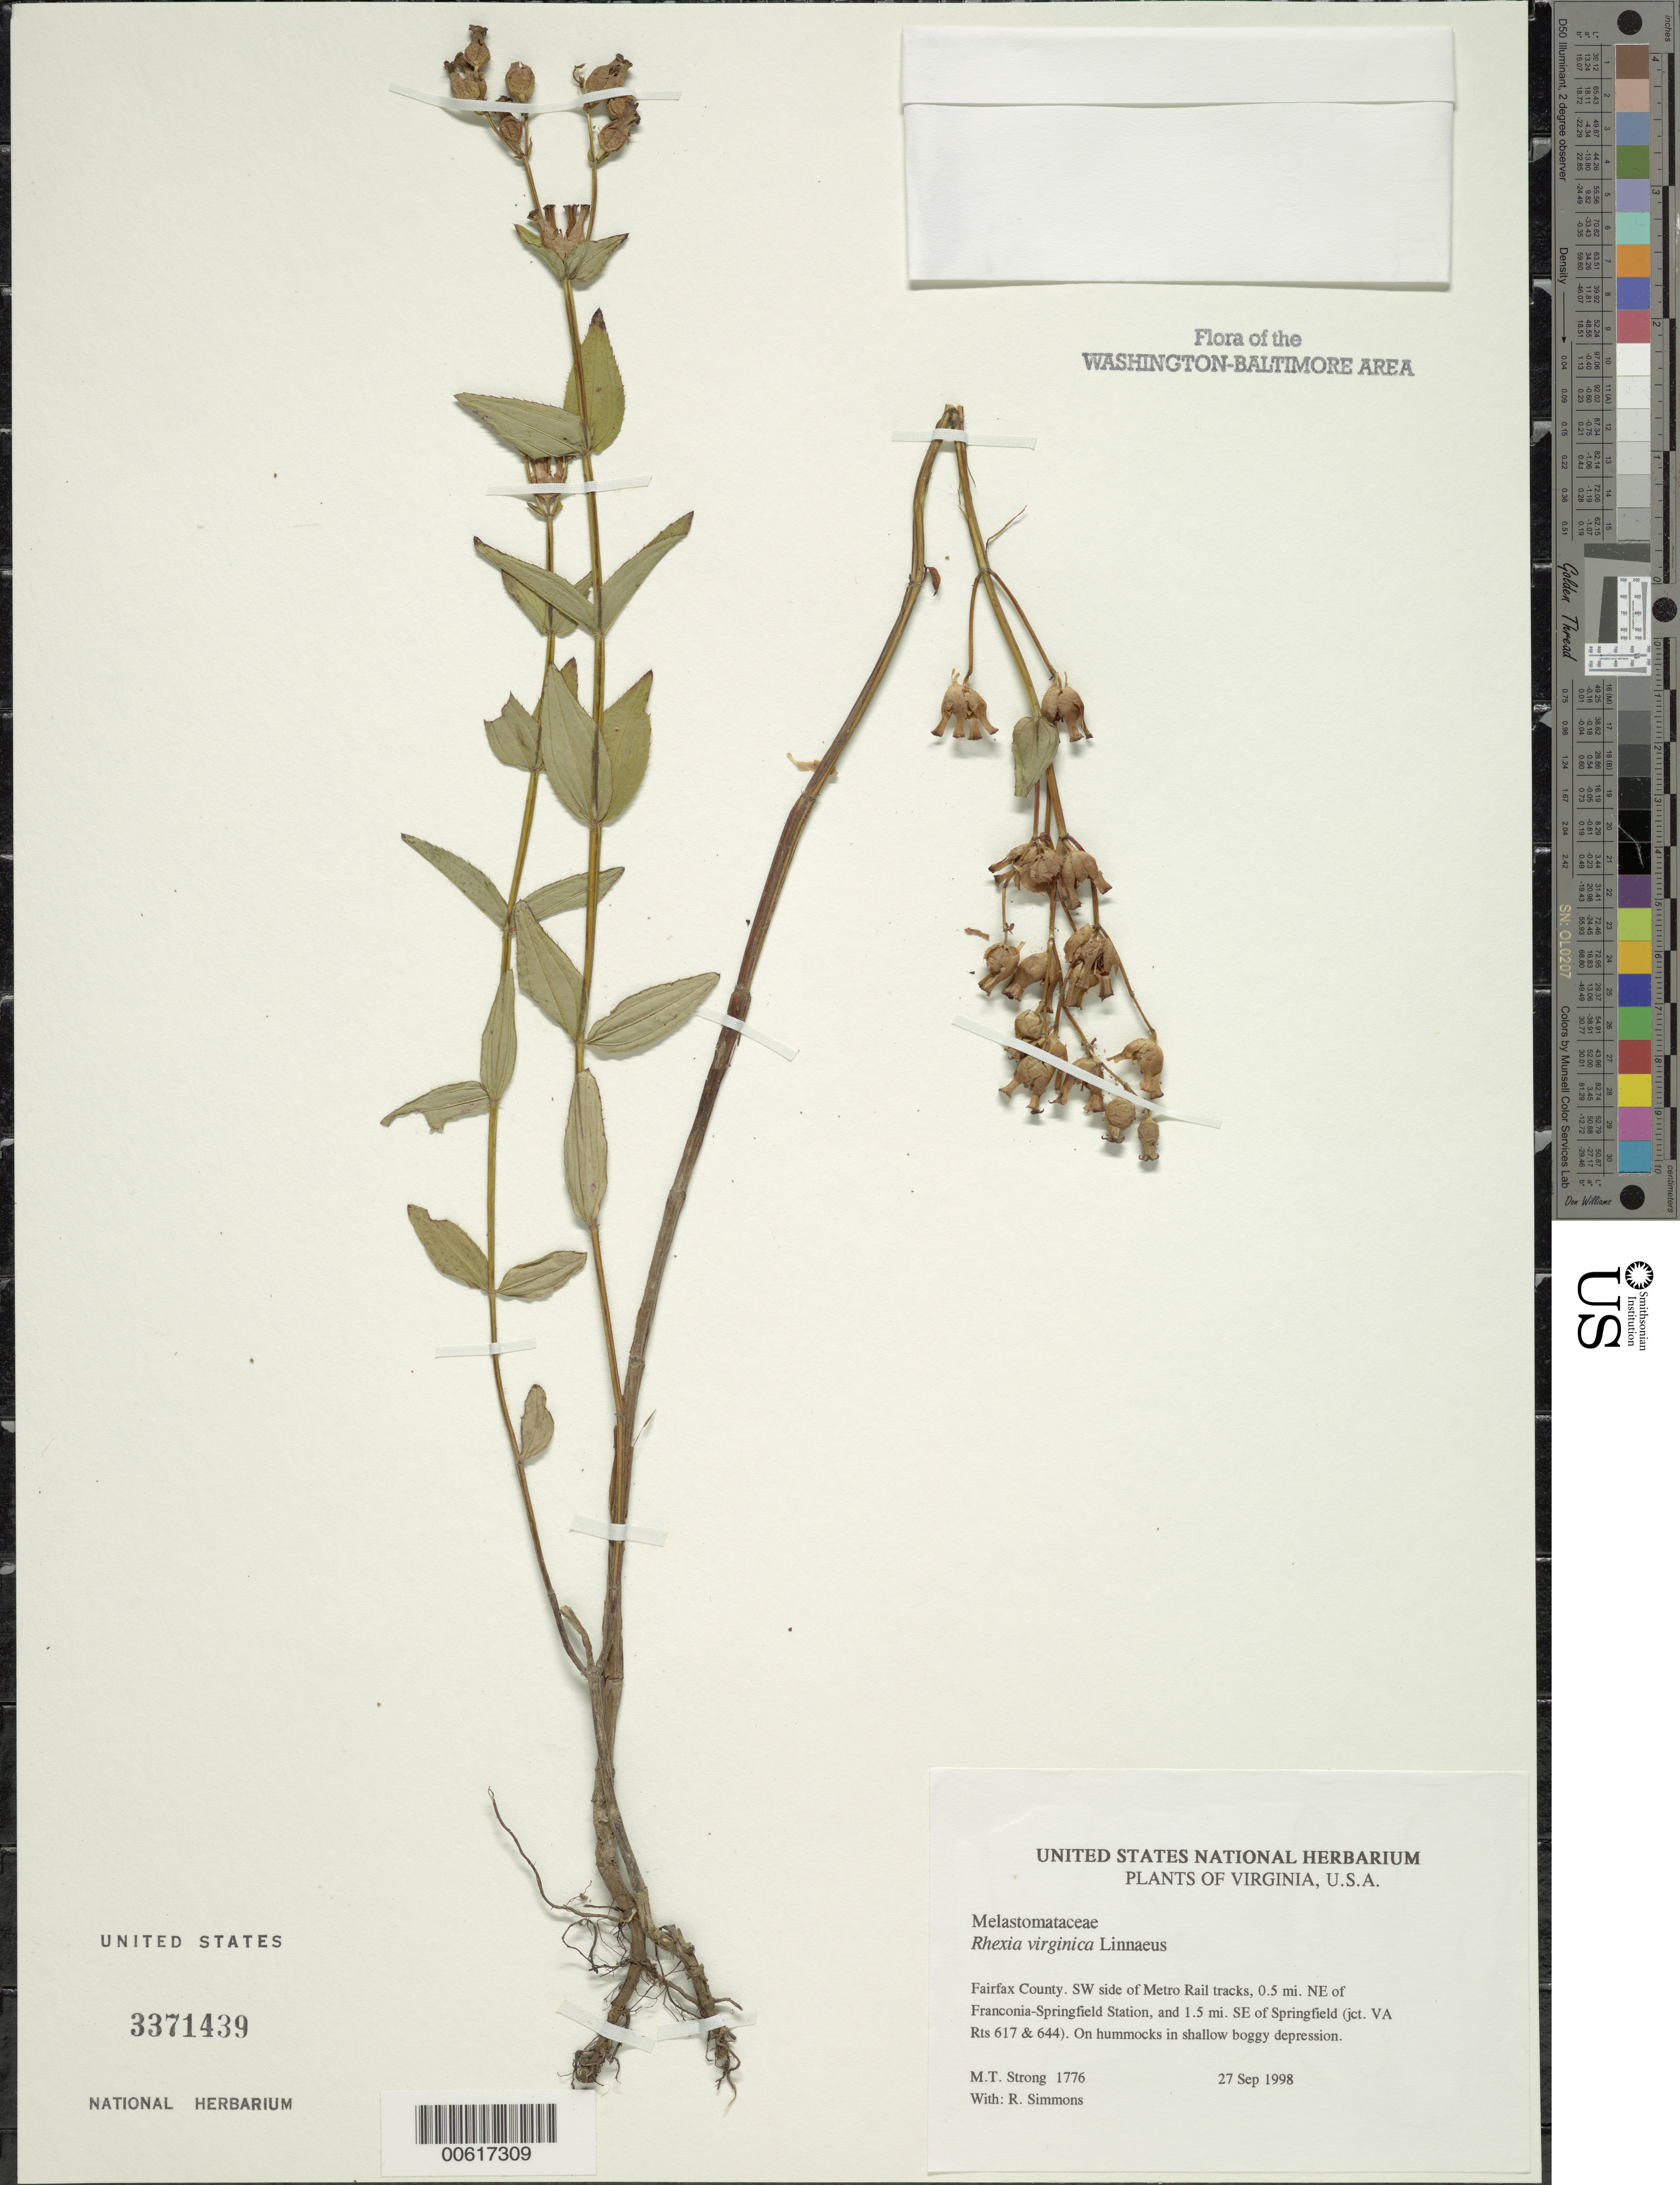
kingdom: Plantae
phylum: Tracheophyta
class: Magnoliopsida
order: Myrtales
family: Melastomataceae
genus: Rhexia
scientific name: Rhexia virginica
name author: L.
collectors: M. T. Strong & R. Simmons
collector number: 1776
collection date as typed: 27 Sep 1998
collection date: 1998-09-27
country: United States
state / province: Virginia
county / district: Fairfax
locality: SW side of Metro Rail System, 0.5-0.6 mi. NE of Franconia-Springfield Station, 1.5 mi. SE of Springfield (jct. VA Rts 617 & 644)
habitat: On hummocks in shallow boggy depression.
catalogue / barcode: US 3341439